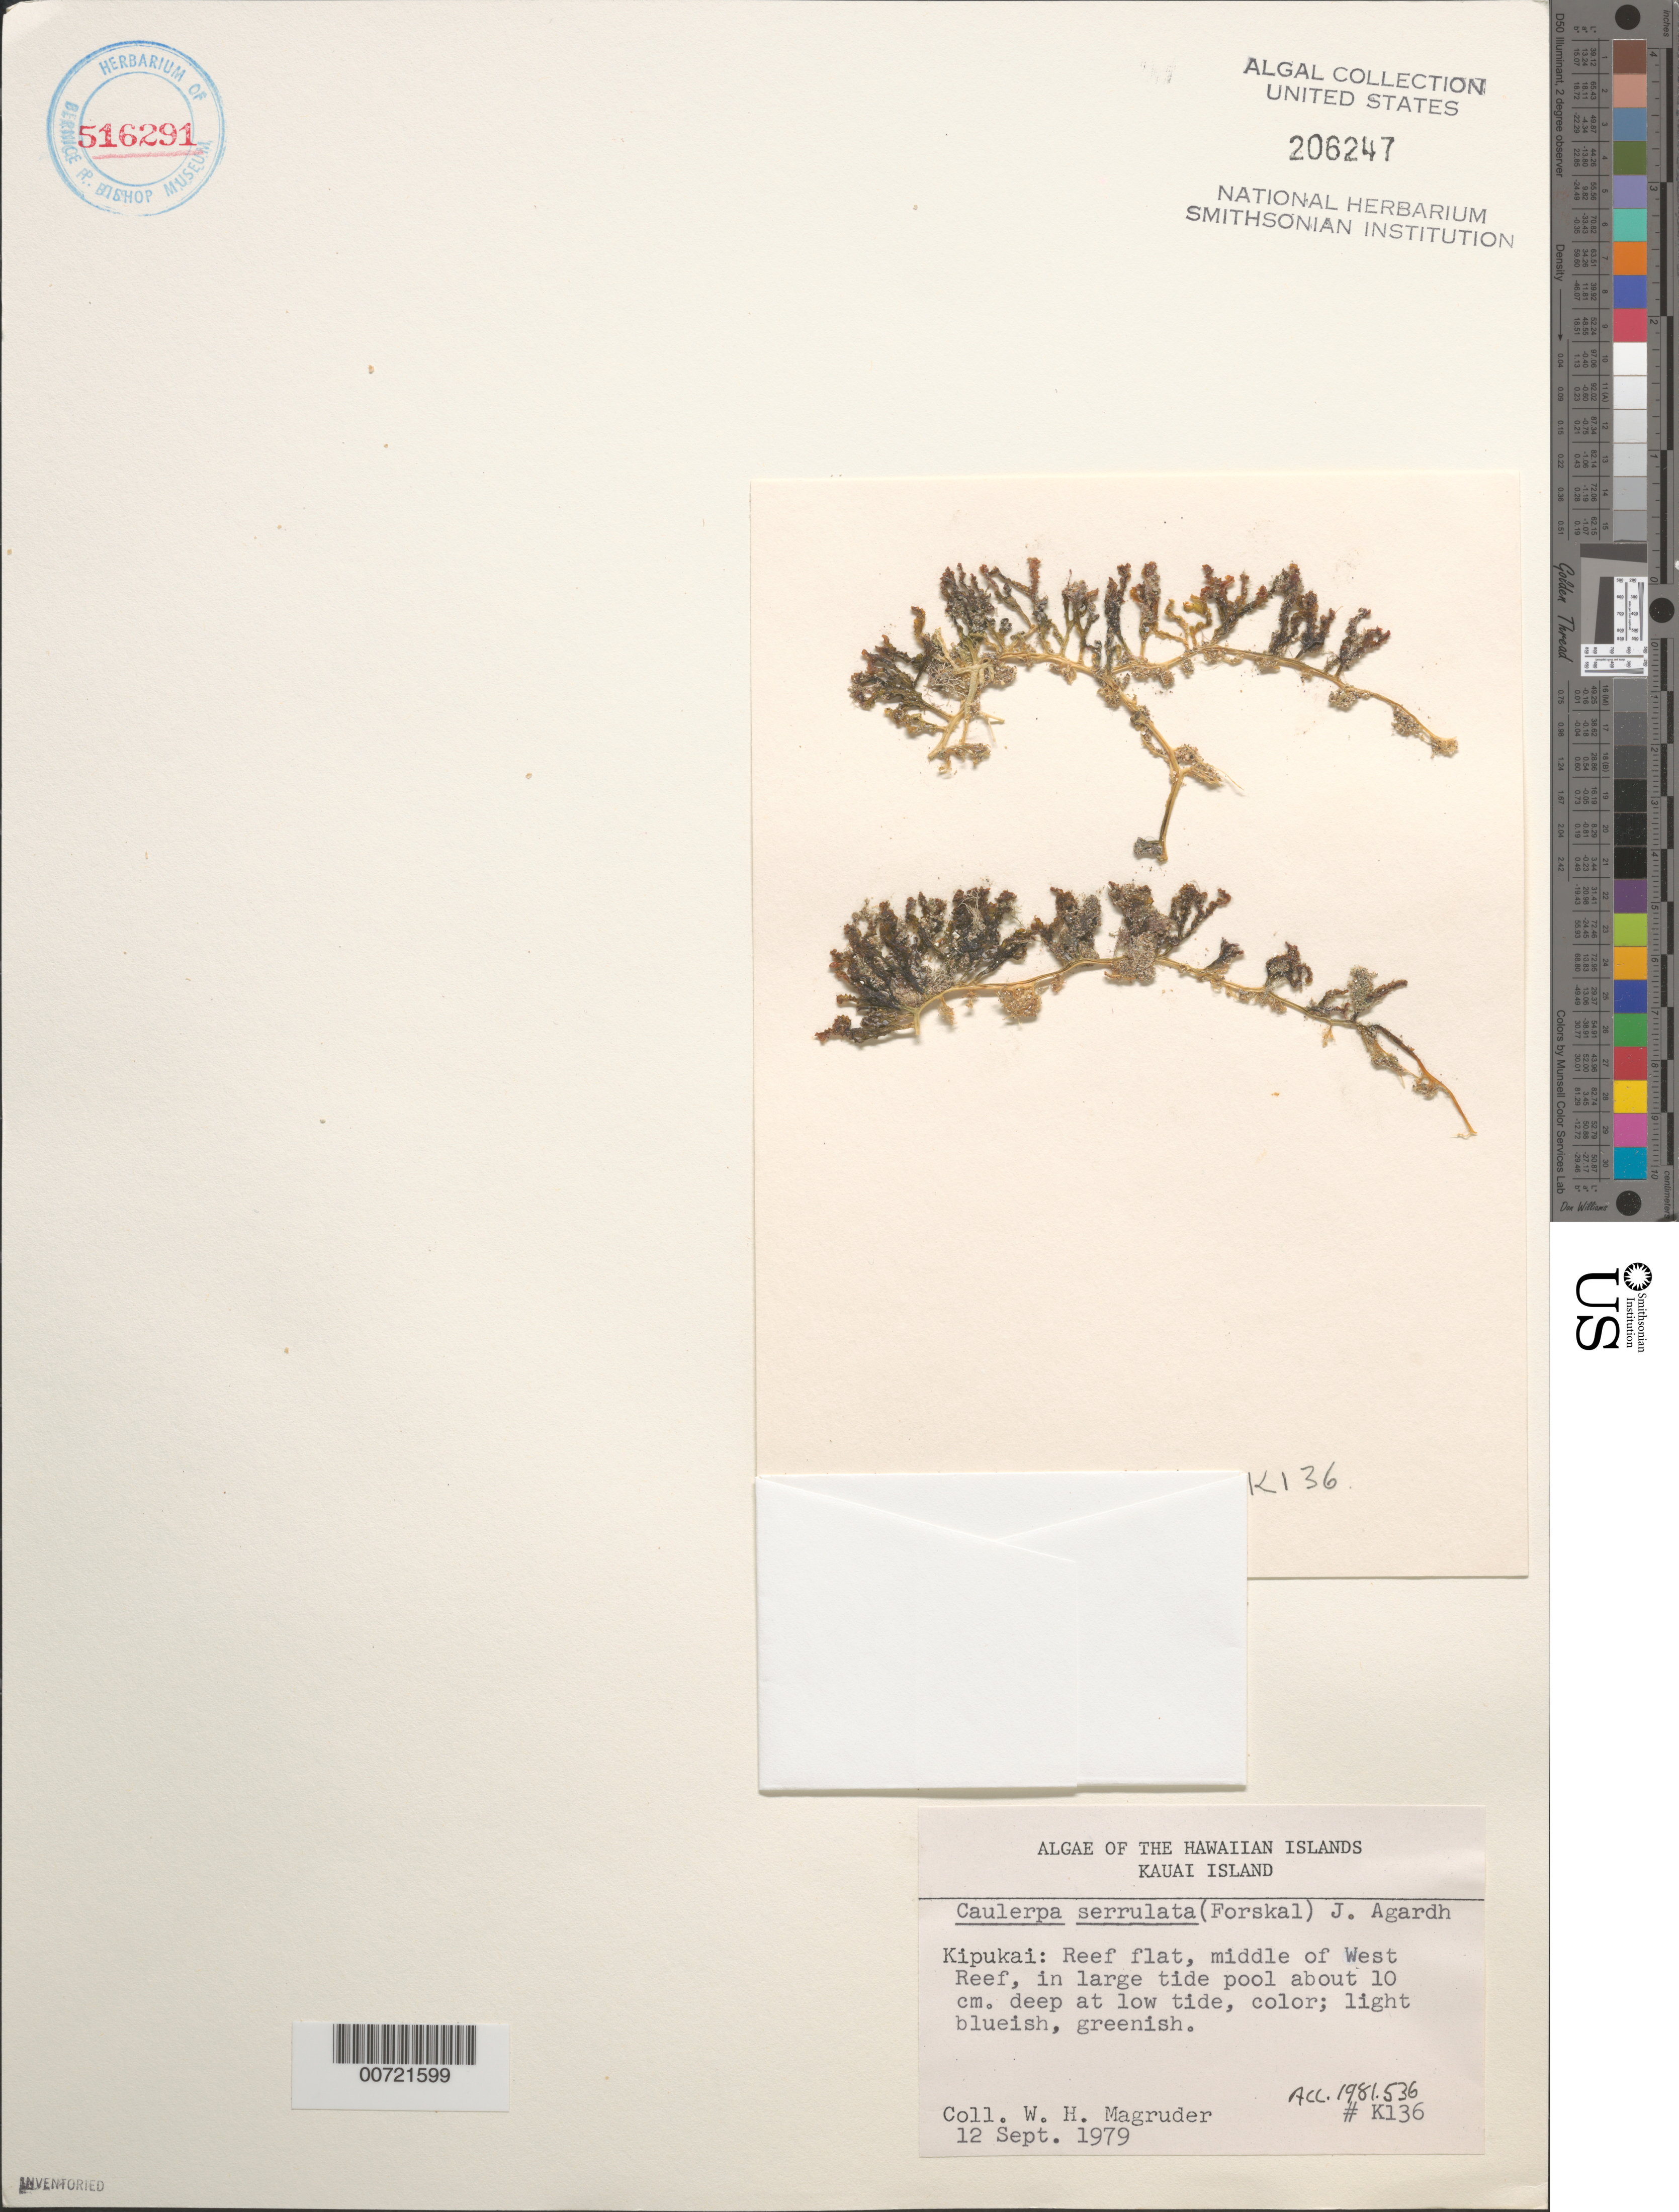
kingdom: Plantae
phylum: Chlorophyta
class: Ulvophyceae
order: Bryopsidales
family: Caulerpaceae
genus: Caulerpa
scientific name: Caulerpa serrulata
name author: (Forssk.) J. Agardh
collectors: W. Magruder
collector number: K136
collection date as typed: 12 Sep 1979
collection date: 1979-09-12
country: United States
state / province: Hawaii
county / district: Kauai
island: Kaua'i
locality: Kipukai, middle of West Reef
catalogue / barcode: US 206247